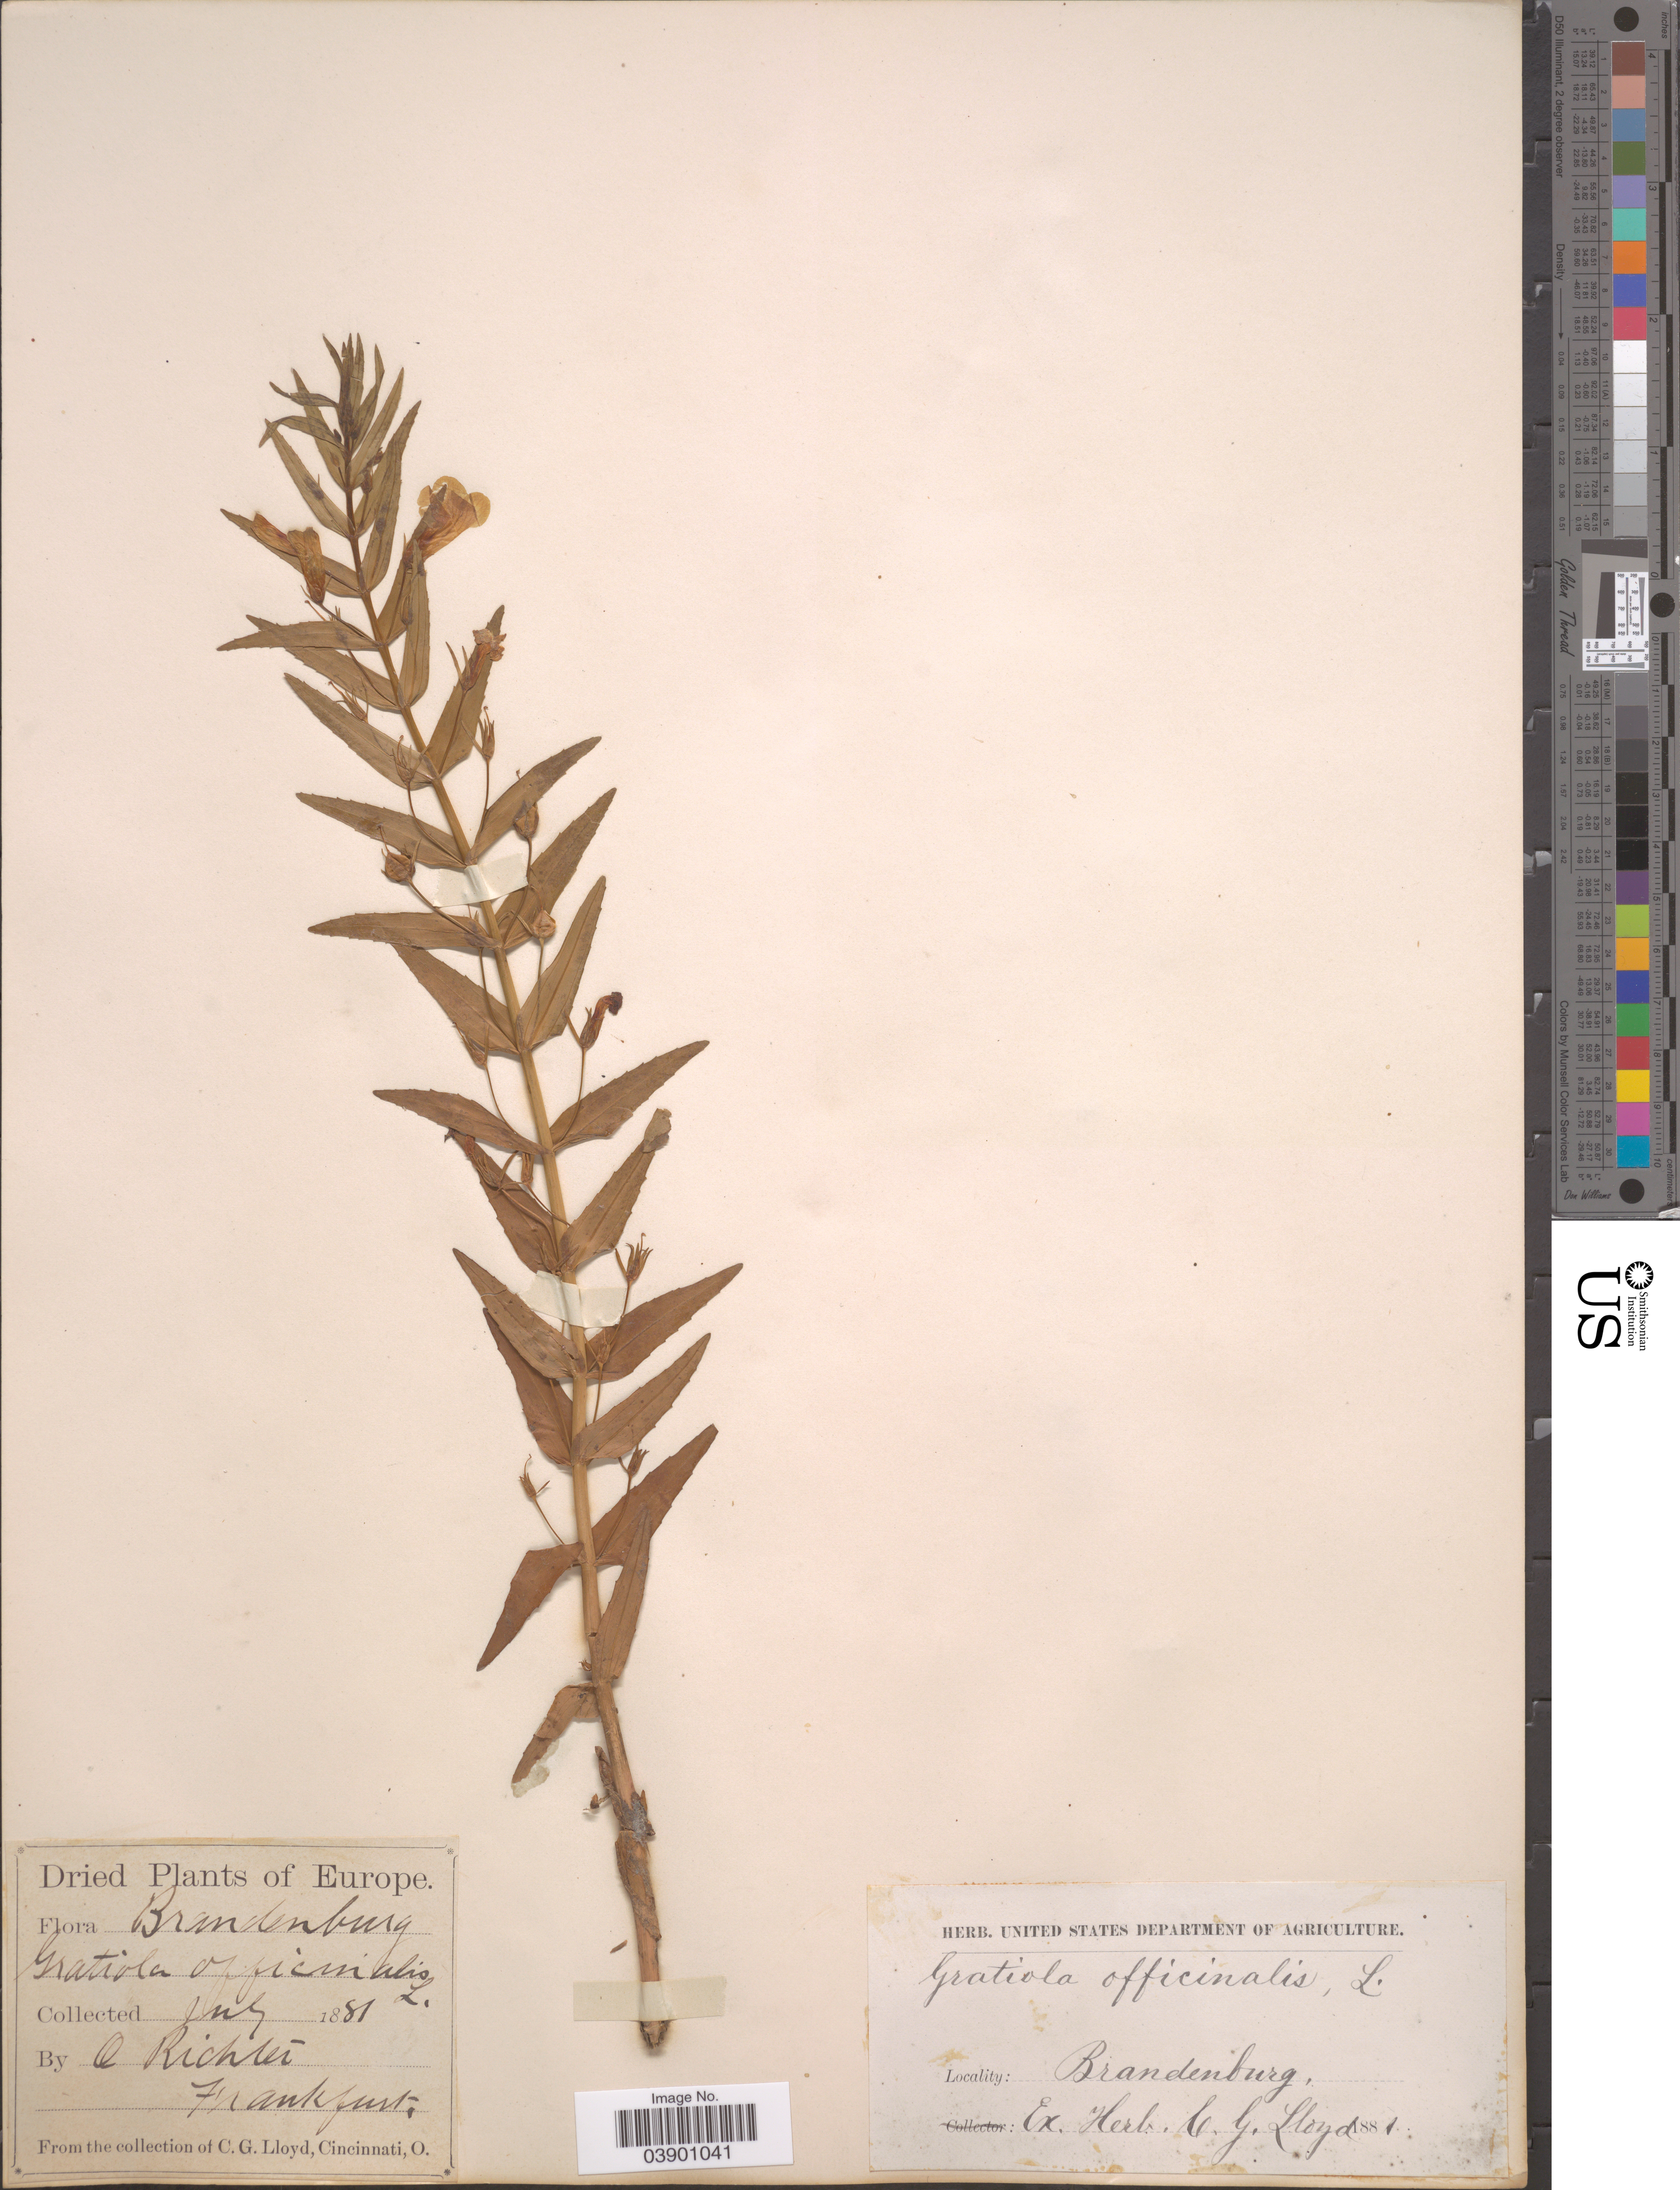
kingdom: Plantae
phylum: Tracheophyta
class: Magnoliopsida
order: Lamiales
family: Plantaginaceae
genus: Gratiola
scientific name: Gratiola officinalis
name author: L.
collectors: A. Richter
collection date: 1881-07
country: Germany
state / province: Brandenburg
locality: Frankfurt.